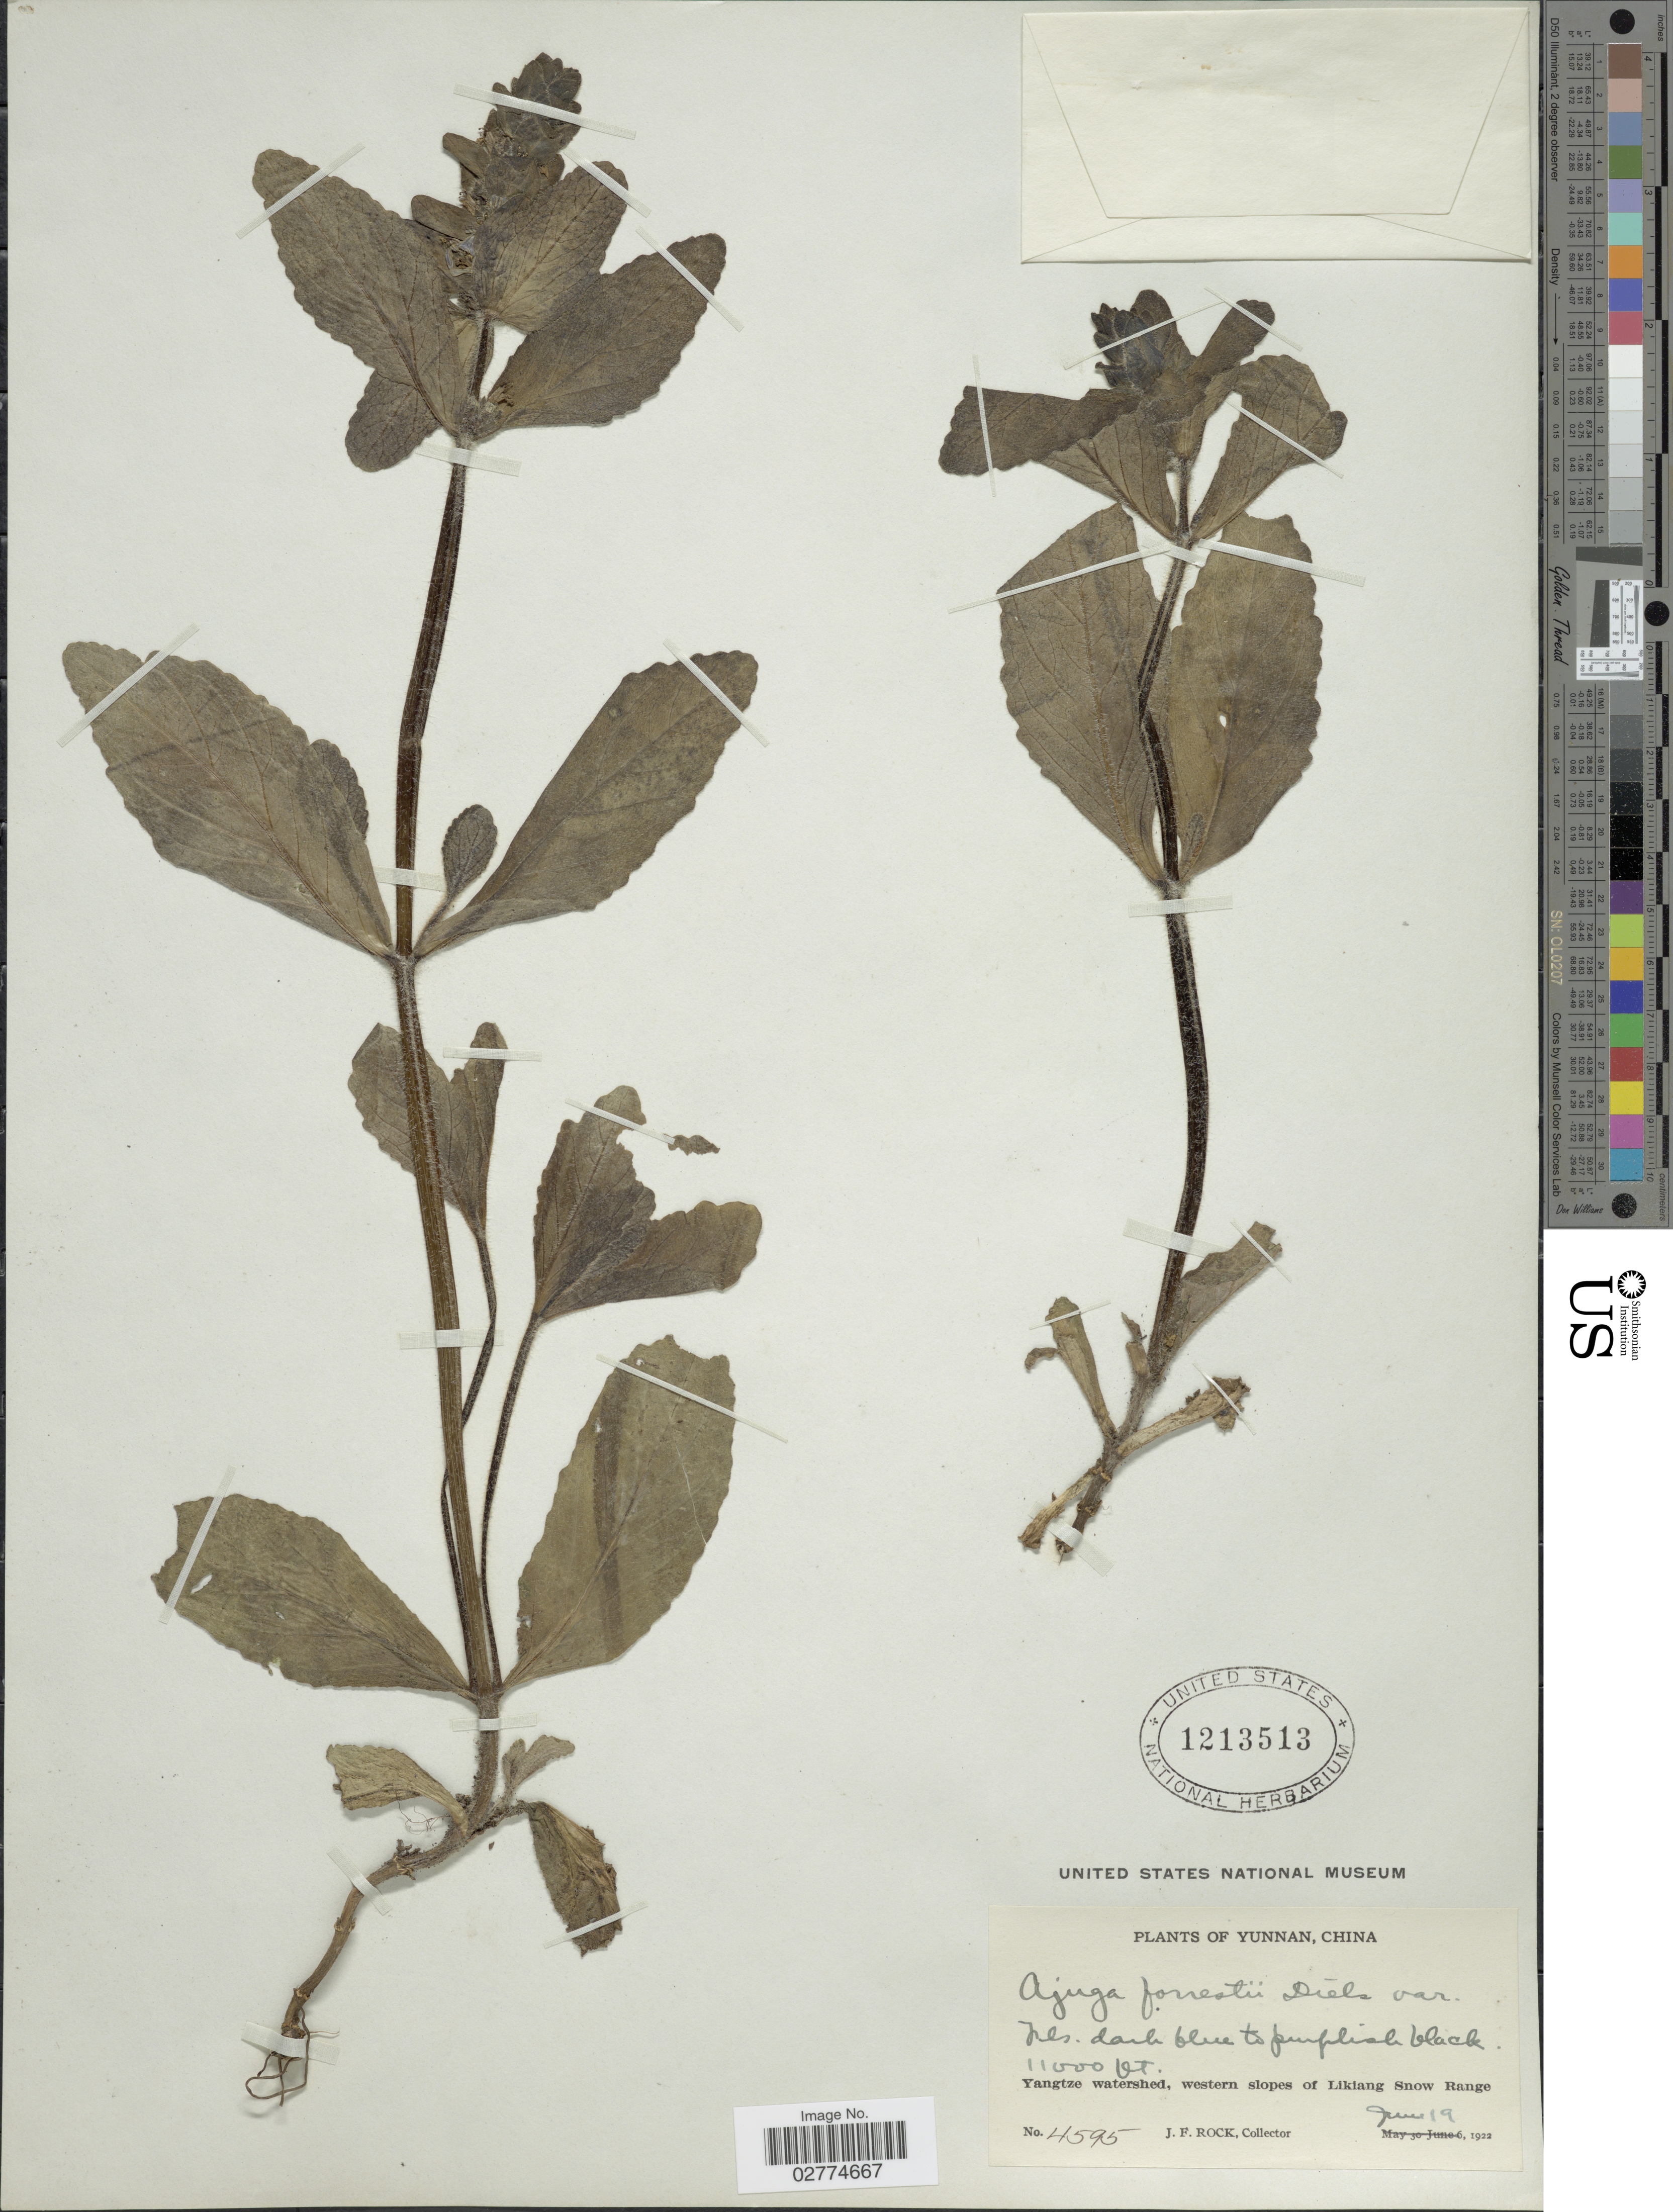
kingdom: Plantae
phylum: Tracheophyta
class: Magnoliopsida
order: Lamiales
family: Lamiaceae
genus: Ajuga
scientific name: Ajuga forrestii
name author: Diels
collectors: J. Rock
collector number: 4595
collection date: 1922-06-19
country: China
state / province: Yunnan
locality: Yangtze watershed, western slopes of Likiang Snow Range.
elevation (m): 3353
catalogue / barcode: US 1213513